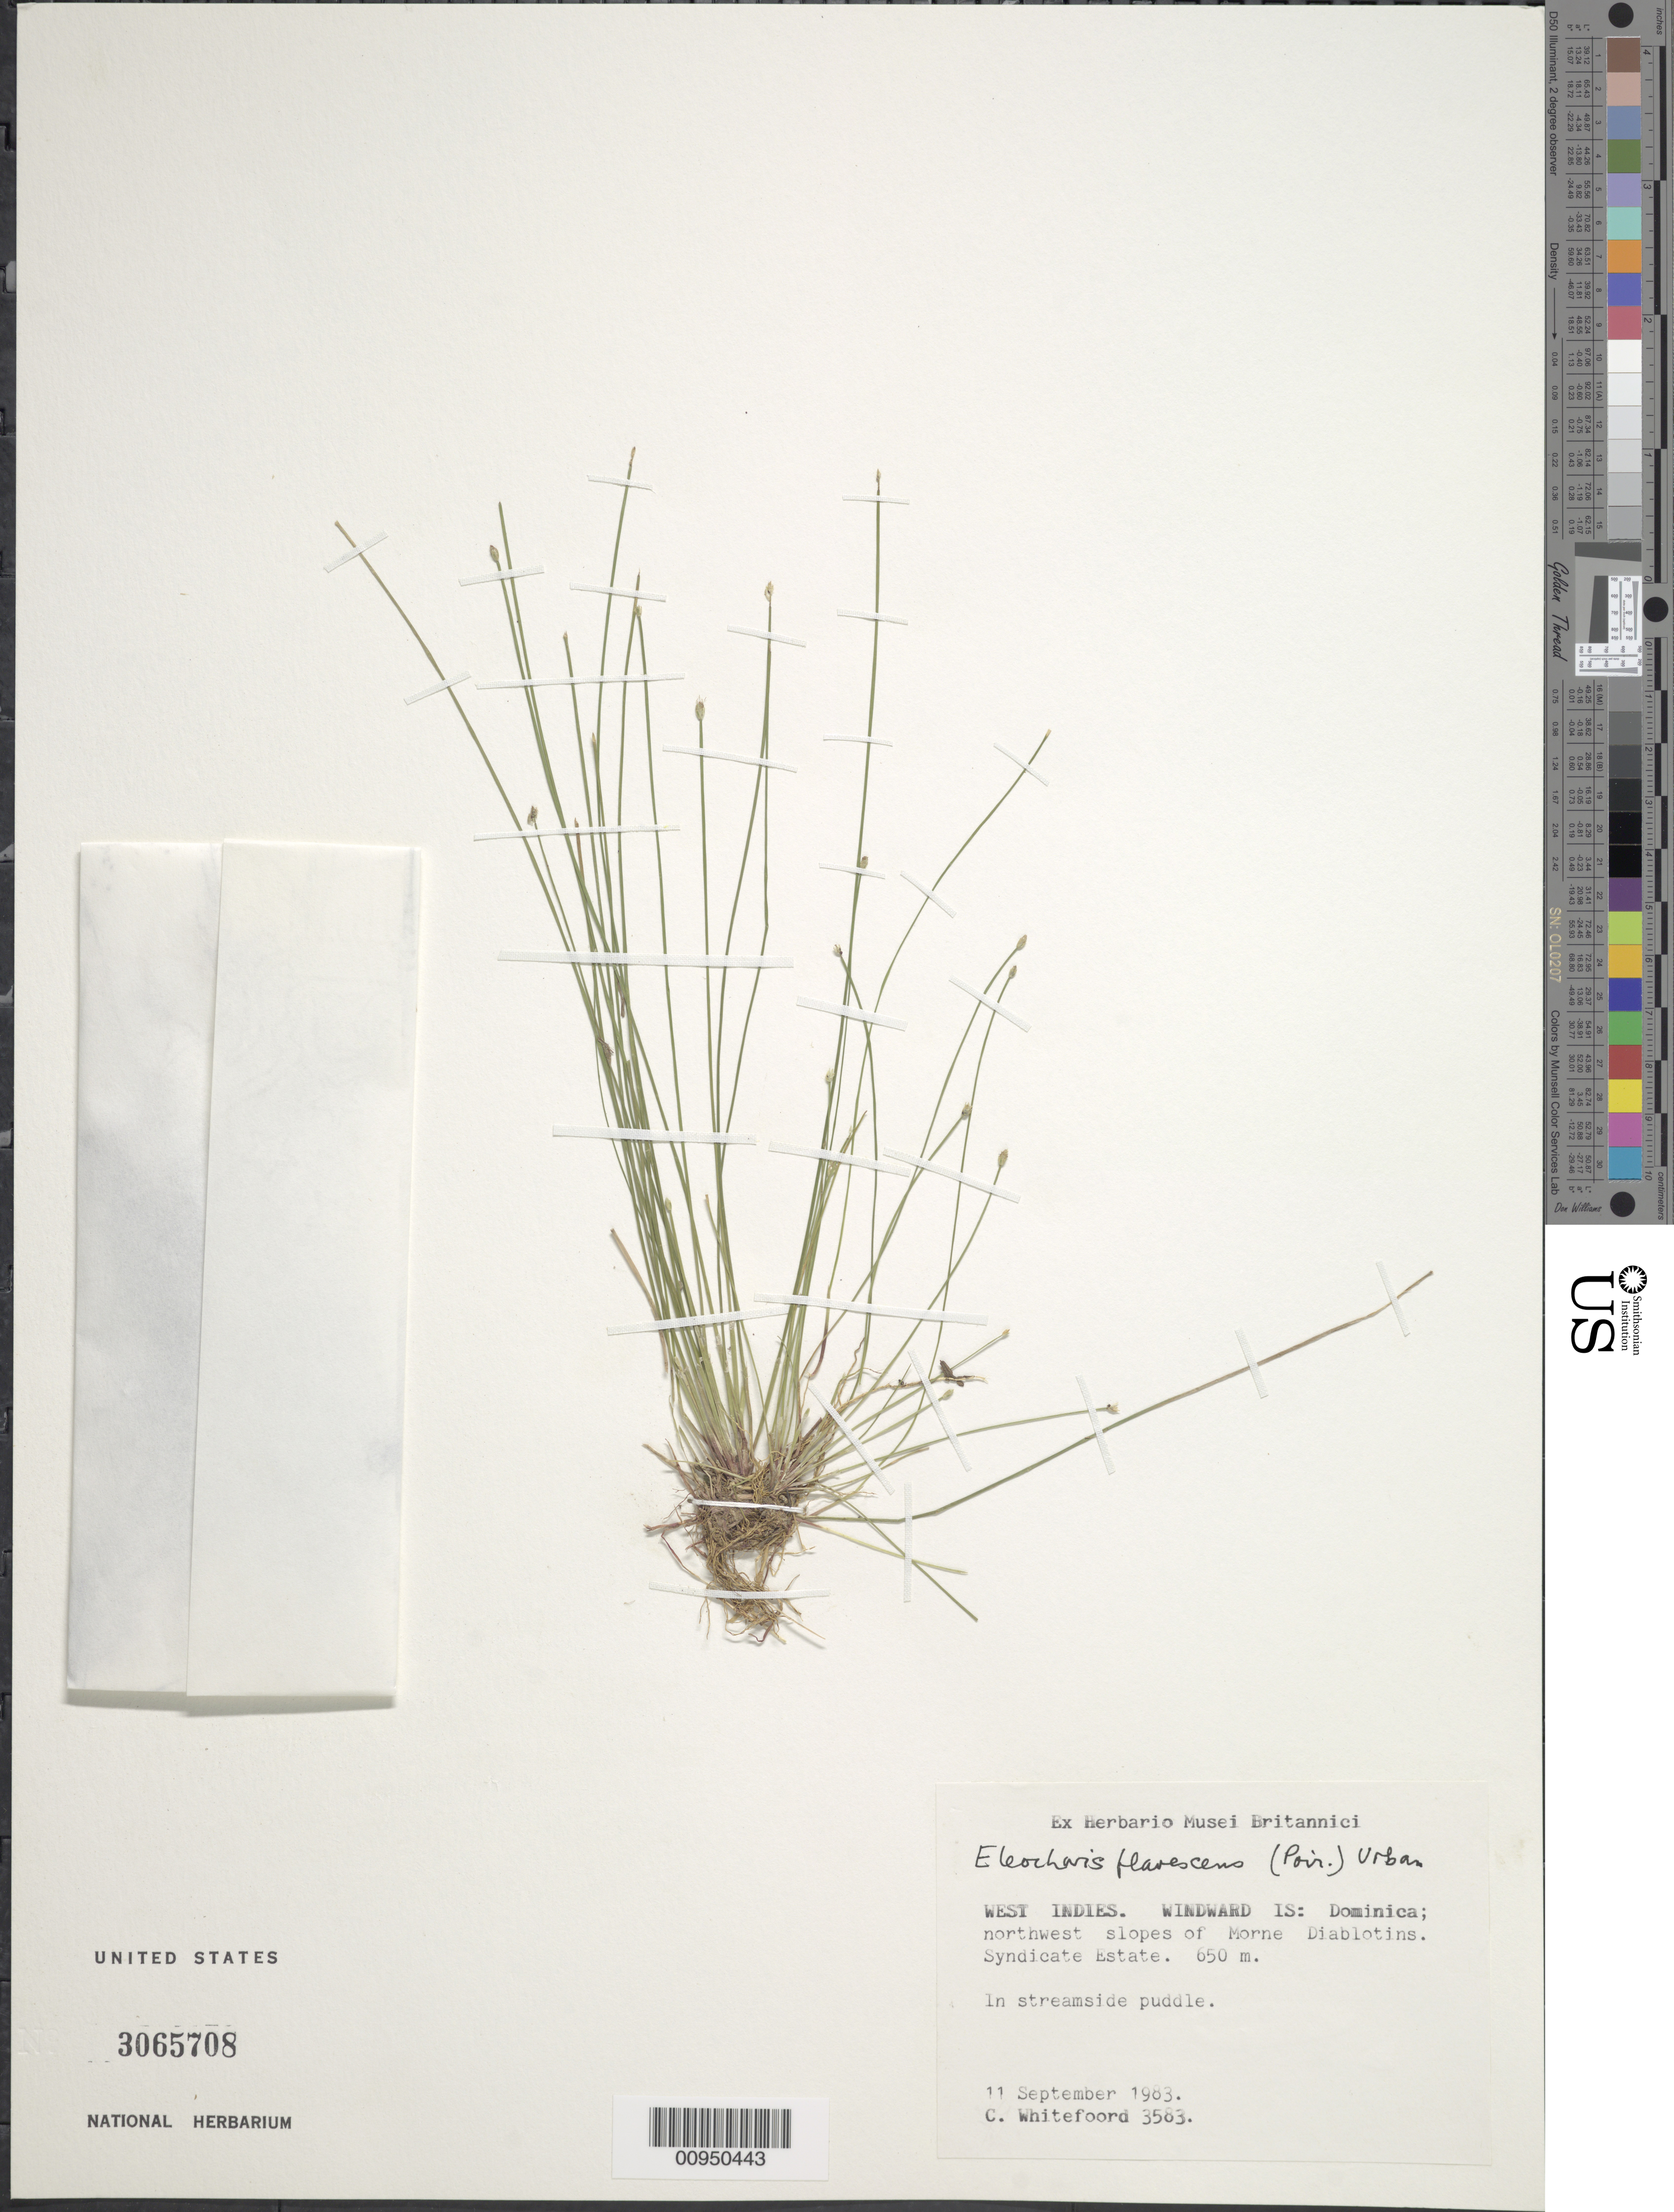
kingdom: Plantae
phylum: Tracheophyta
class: Liliopsida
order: Poales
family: Cyperaceae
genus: Eleocharis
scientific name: Eleocharis flavescens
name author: (Poir.) Urb.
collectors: C. Whitefoord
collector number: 3583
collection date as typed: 11 Sep 1983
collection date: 1983-09-11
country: Dominica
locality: Northwest slopes of Morne Diablotins, Syndicate Estate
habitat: In streamside puddle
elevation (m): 650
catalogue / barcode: US 3065708